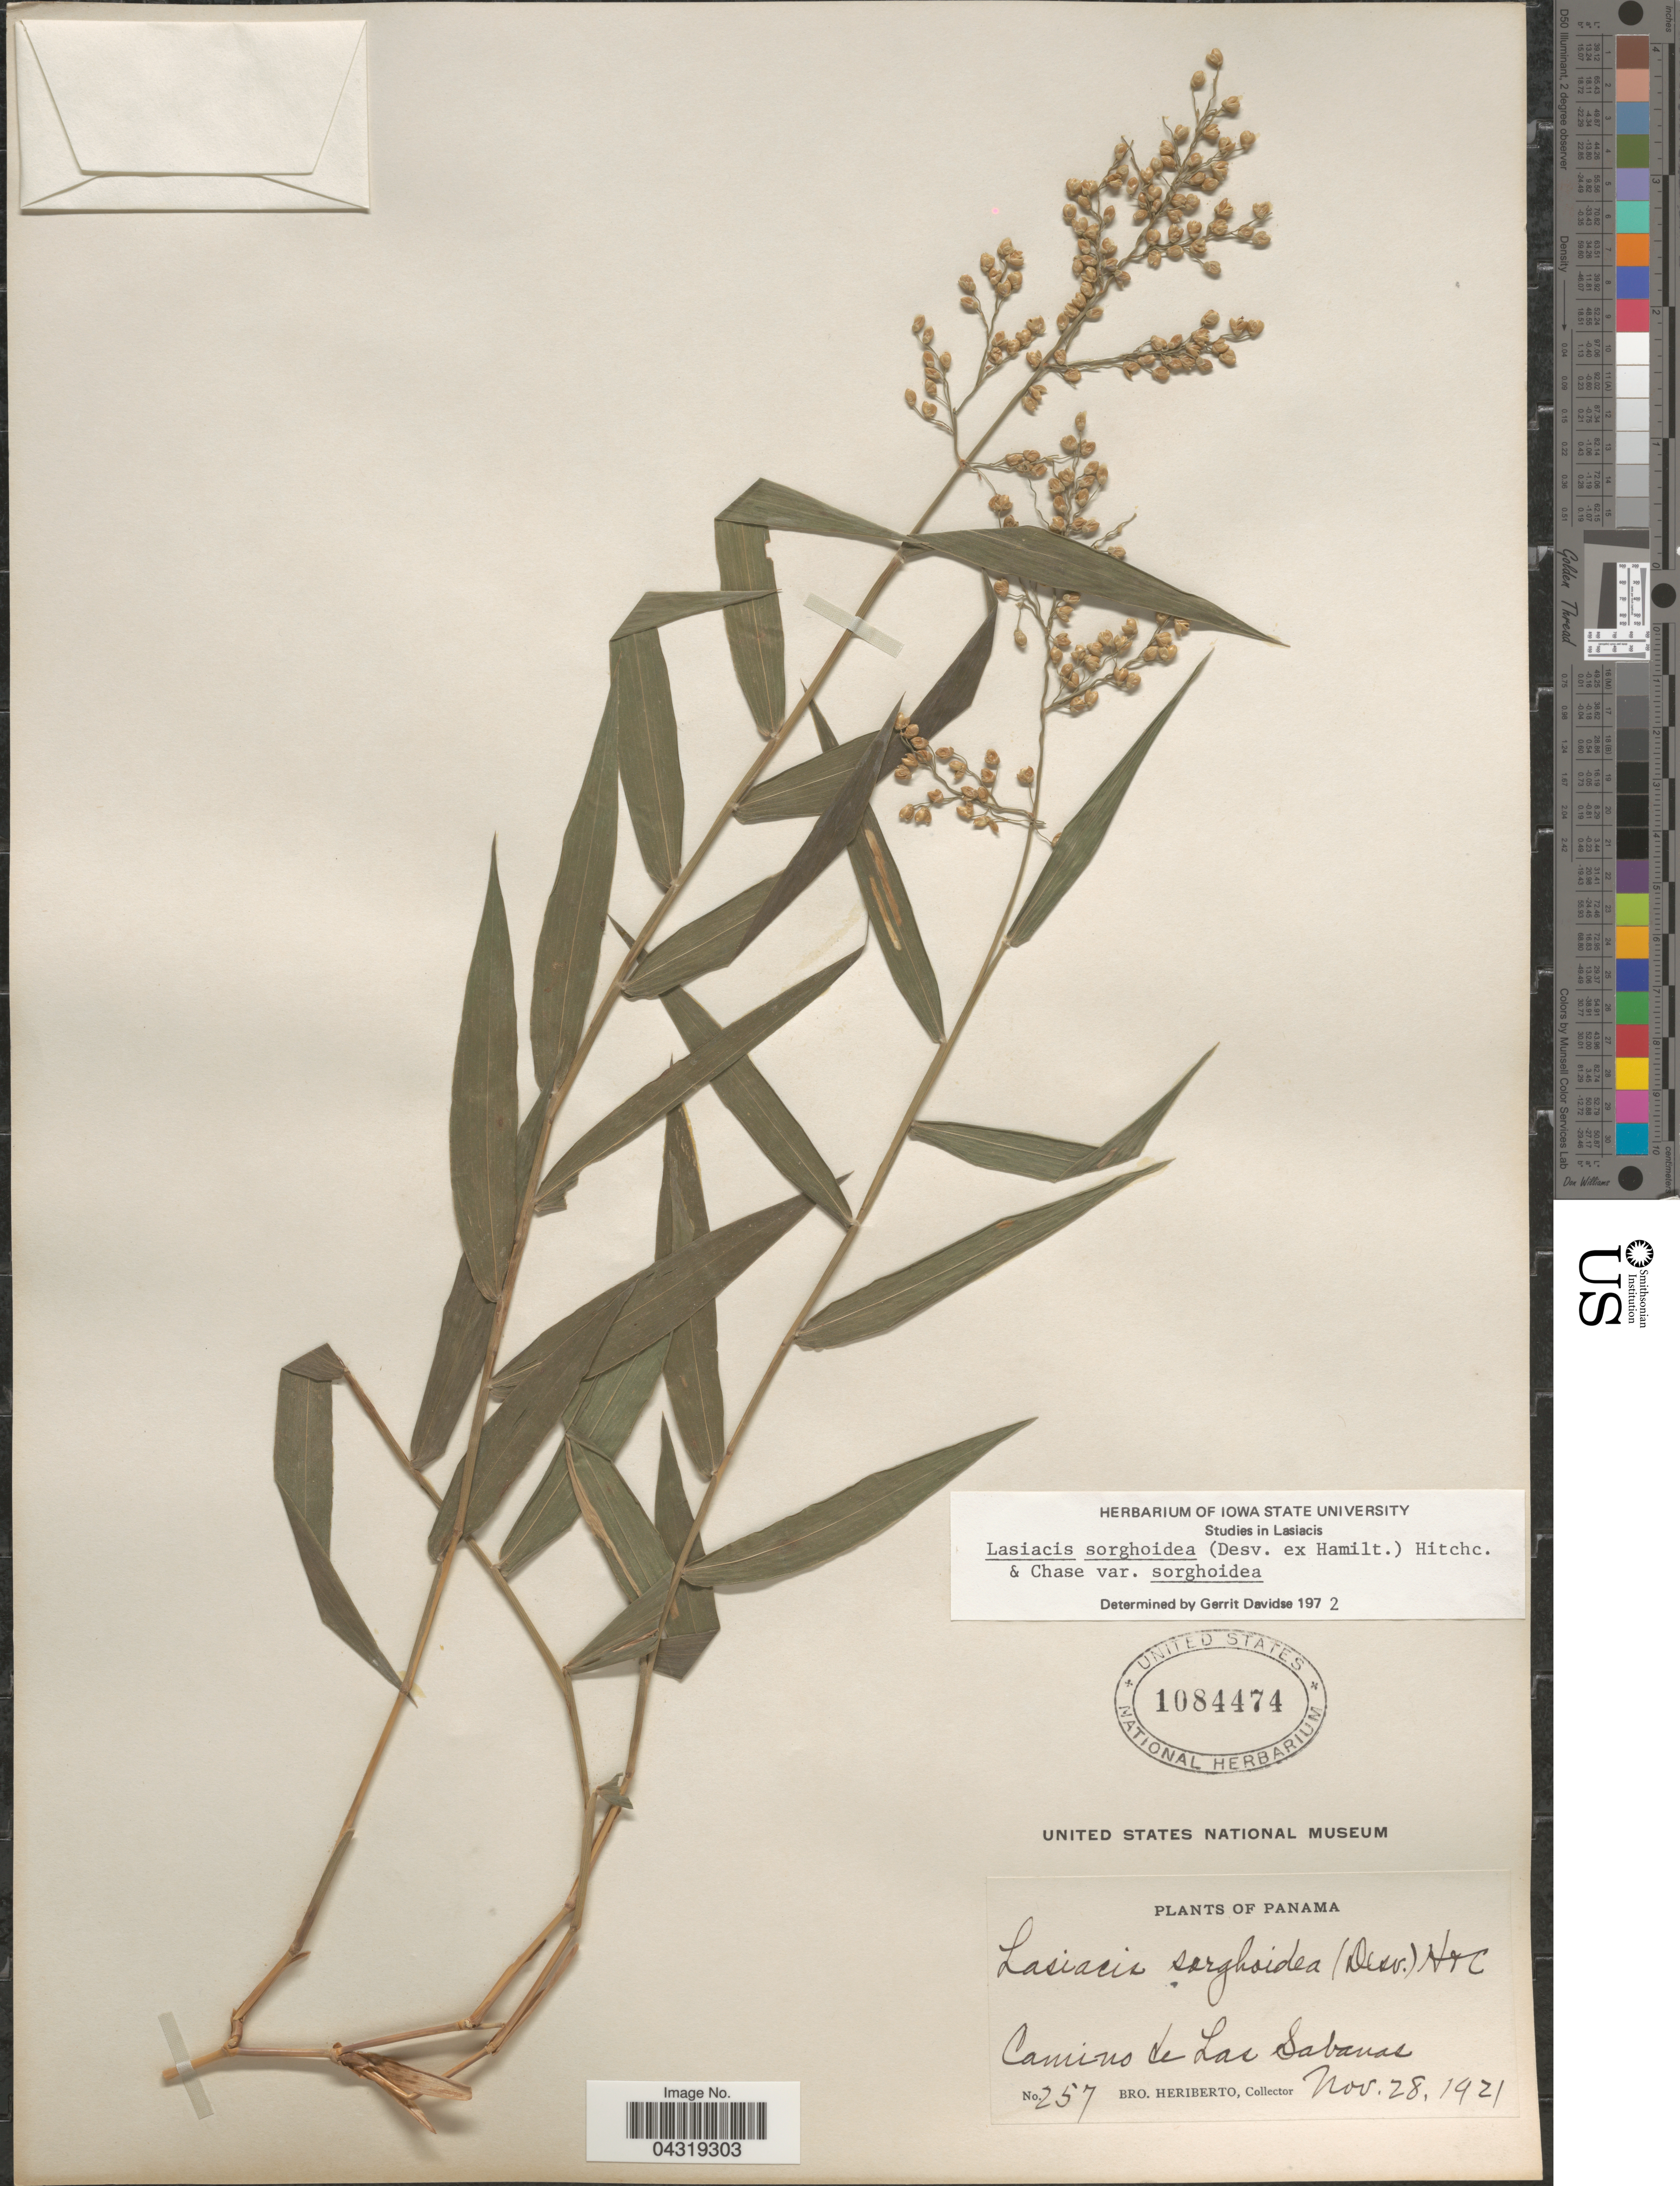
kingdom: Plantae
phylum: Tracheophyta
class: Liliopsida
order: Poales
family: Poaceae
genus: Lasiacis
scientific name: Lasiacis sorghoidea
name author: (Desv. ex Ham.) Hitchc. & Chase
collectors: B. Heriberto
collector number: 257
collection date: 1921-11-28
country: Panama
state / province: Panamá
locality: Camino de Las Sabanas.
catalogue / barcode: US 1084474